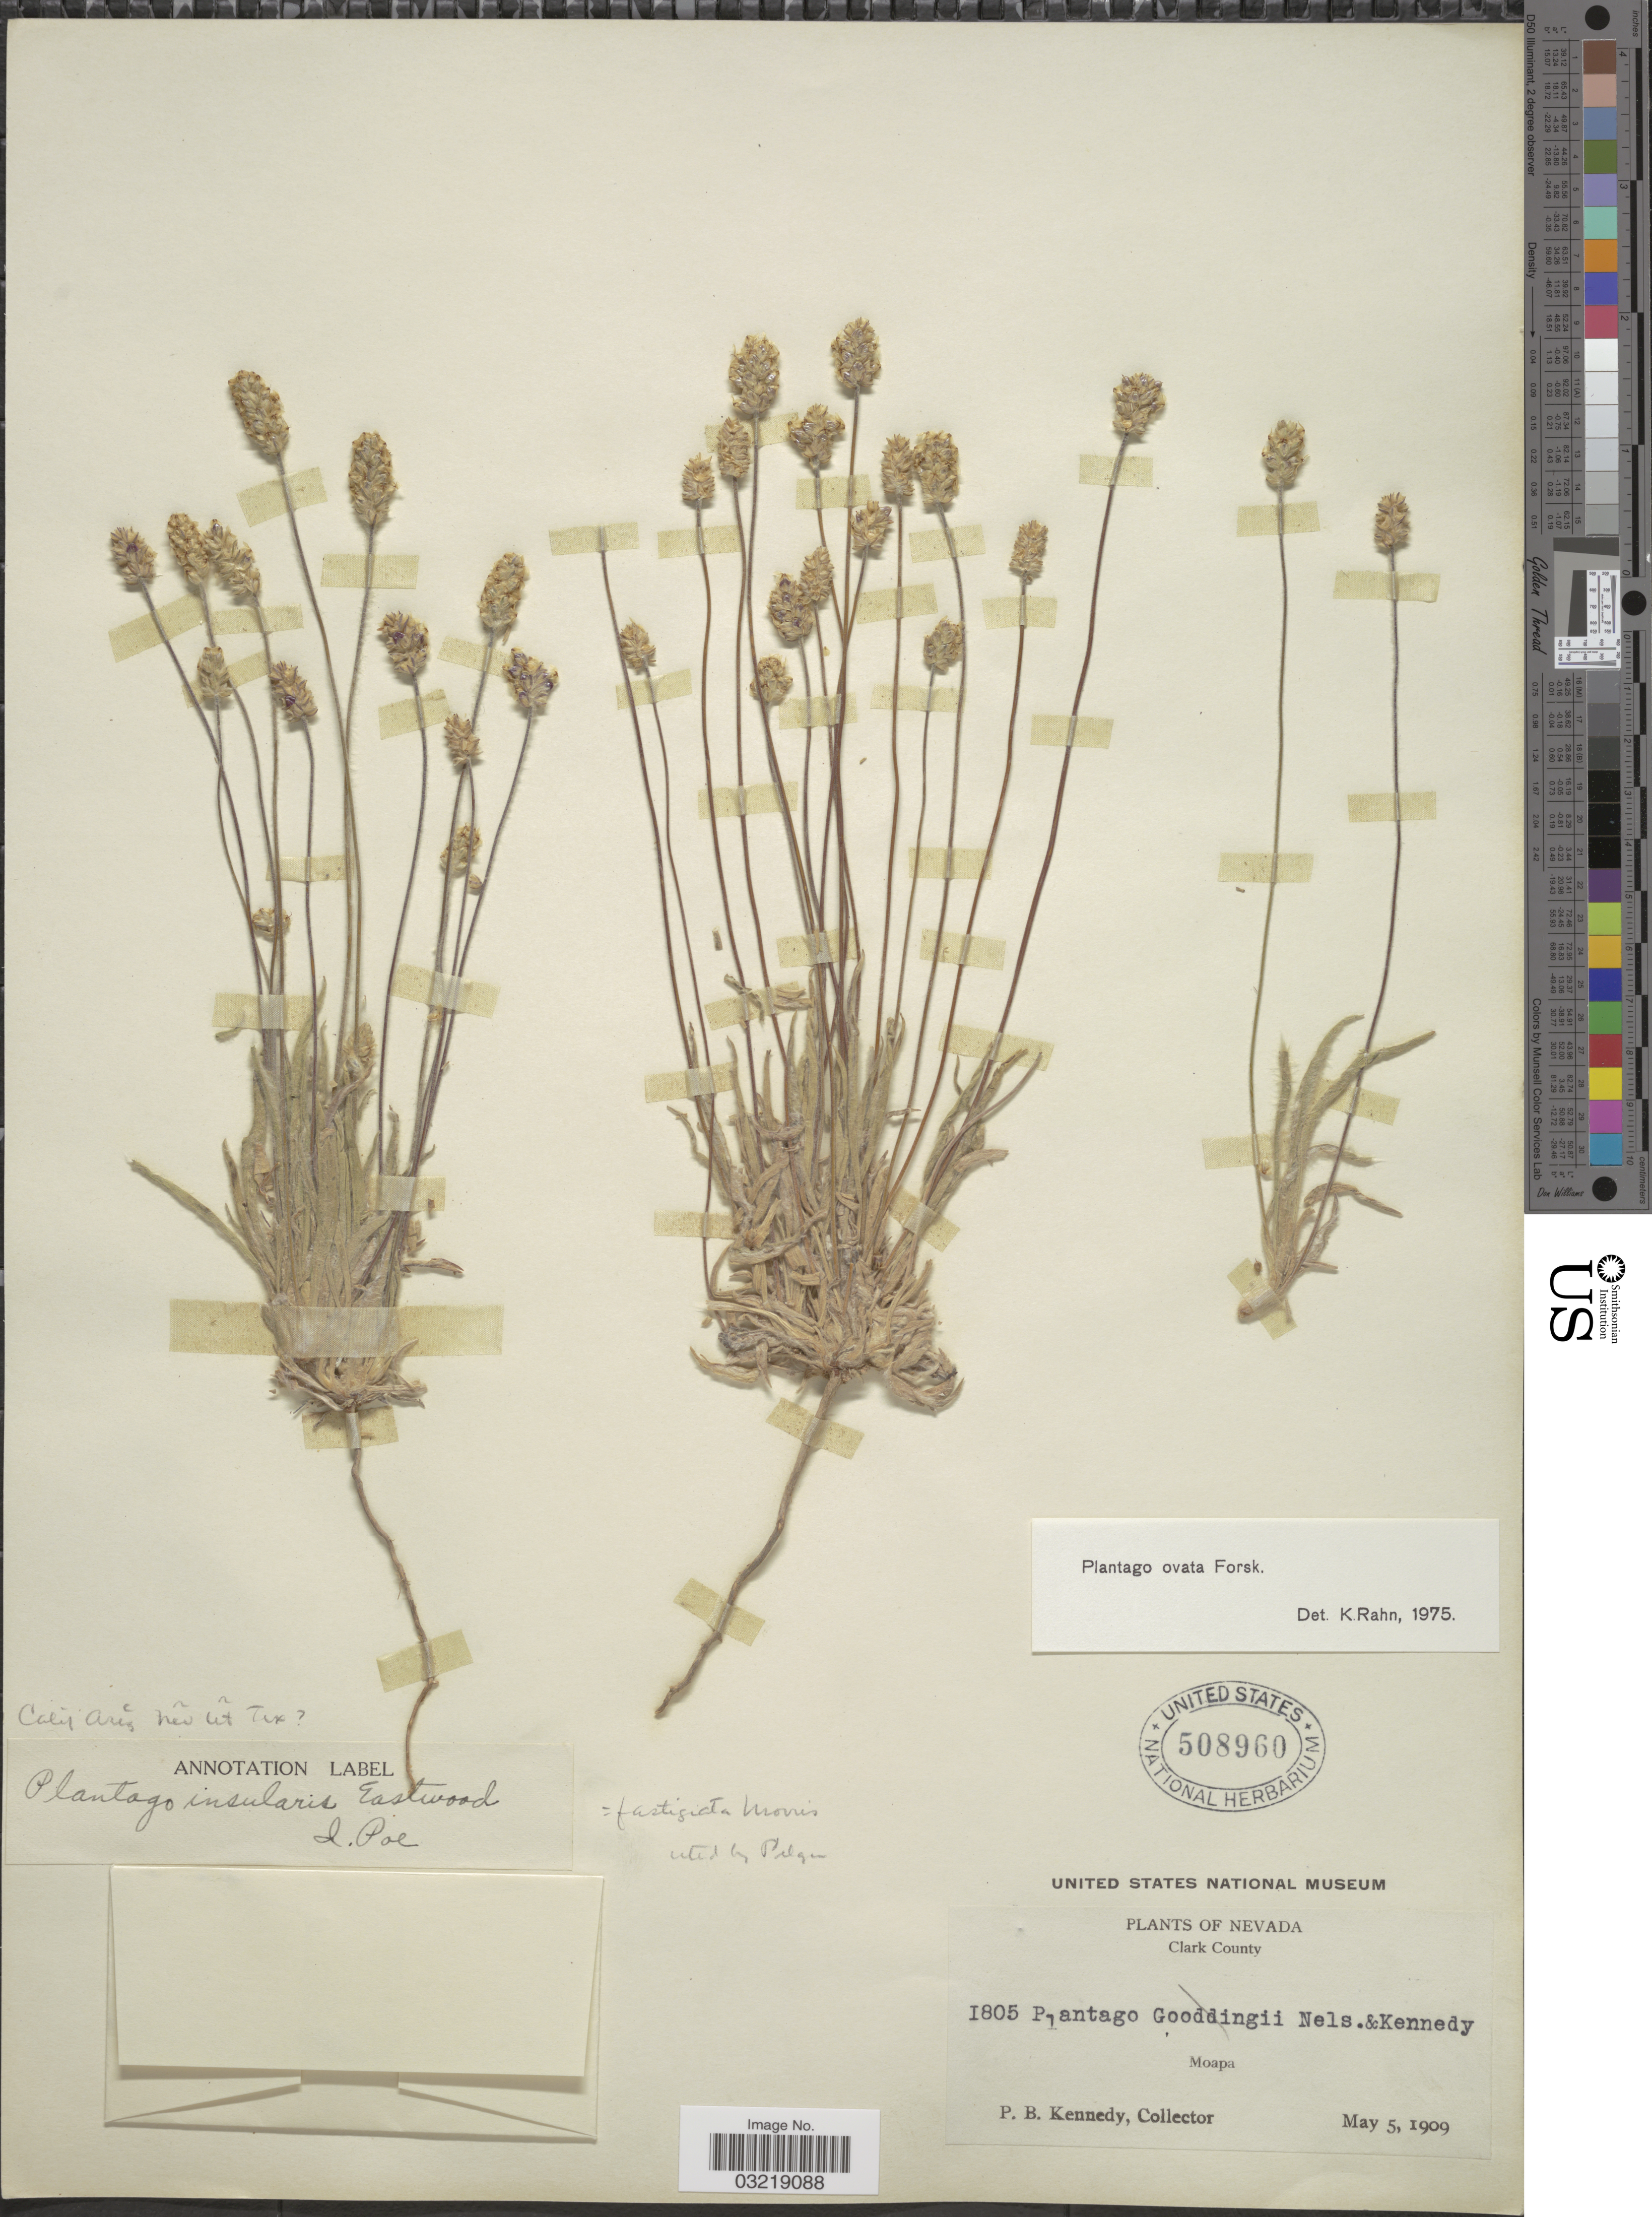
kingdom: Plantae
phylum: Tracheophyta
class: Magnoliopsida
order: Lamiales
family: Plantaginaceae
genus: Plantago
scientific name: Plantago ovata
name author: Forssk.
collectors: P. B. Kennedy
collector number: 1805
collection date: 1909-05-05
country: United States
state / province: Nevada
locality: Clark County. Moapa.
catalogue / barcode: US 508960